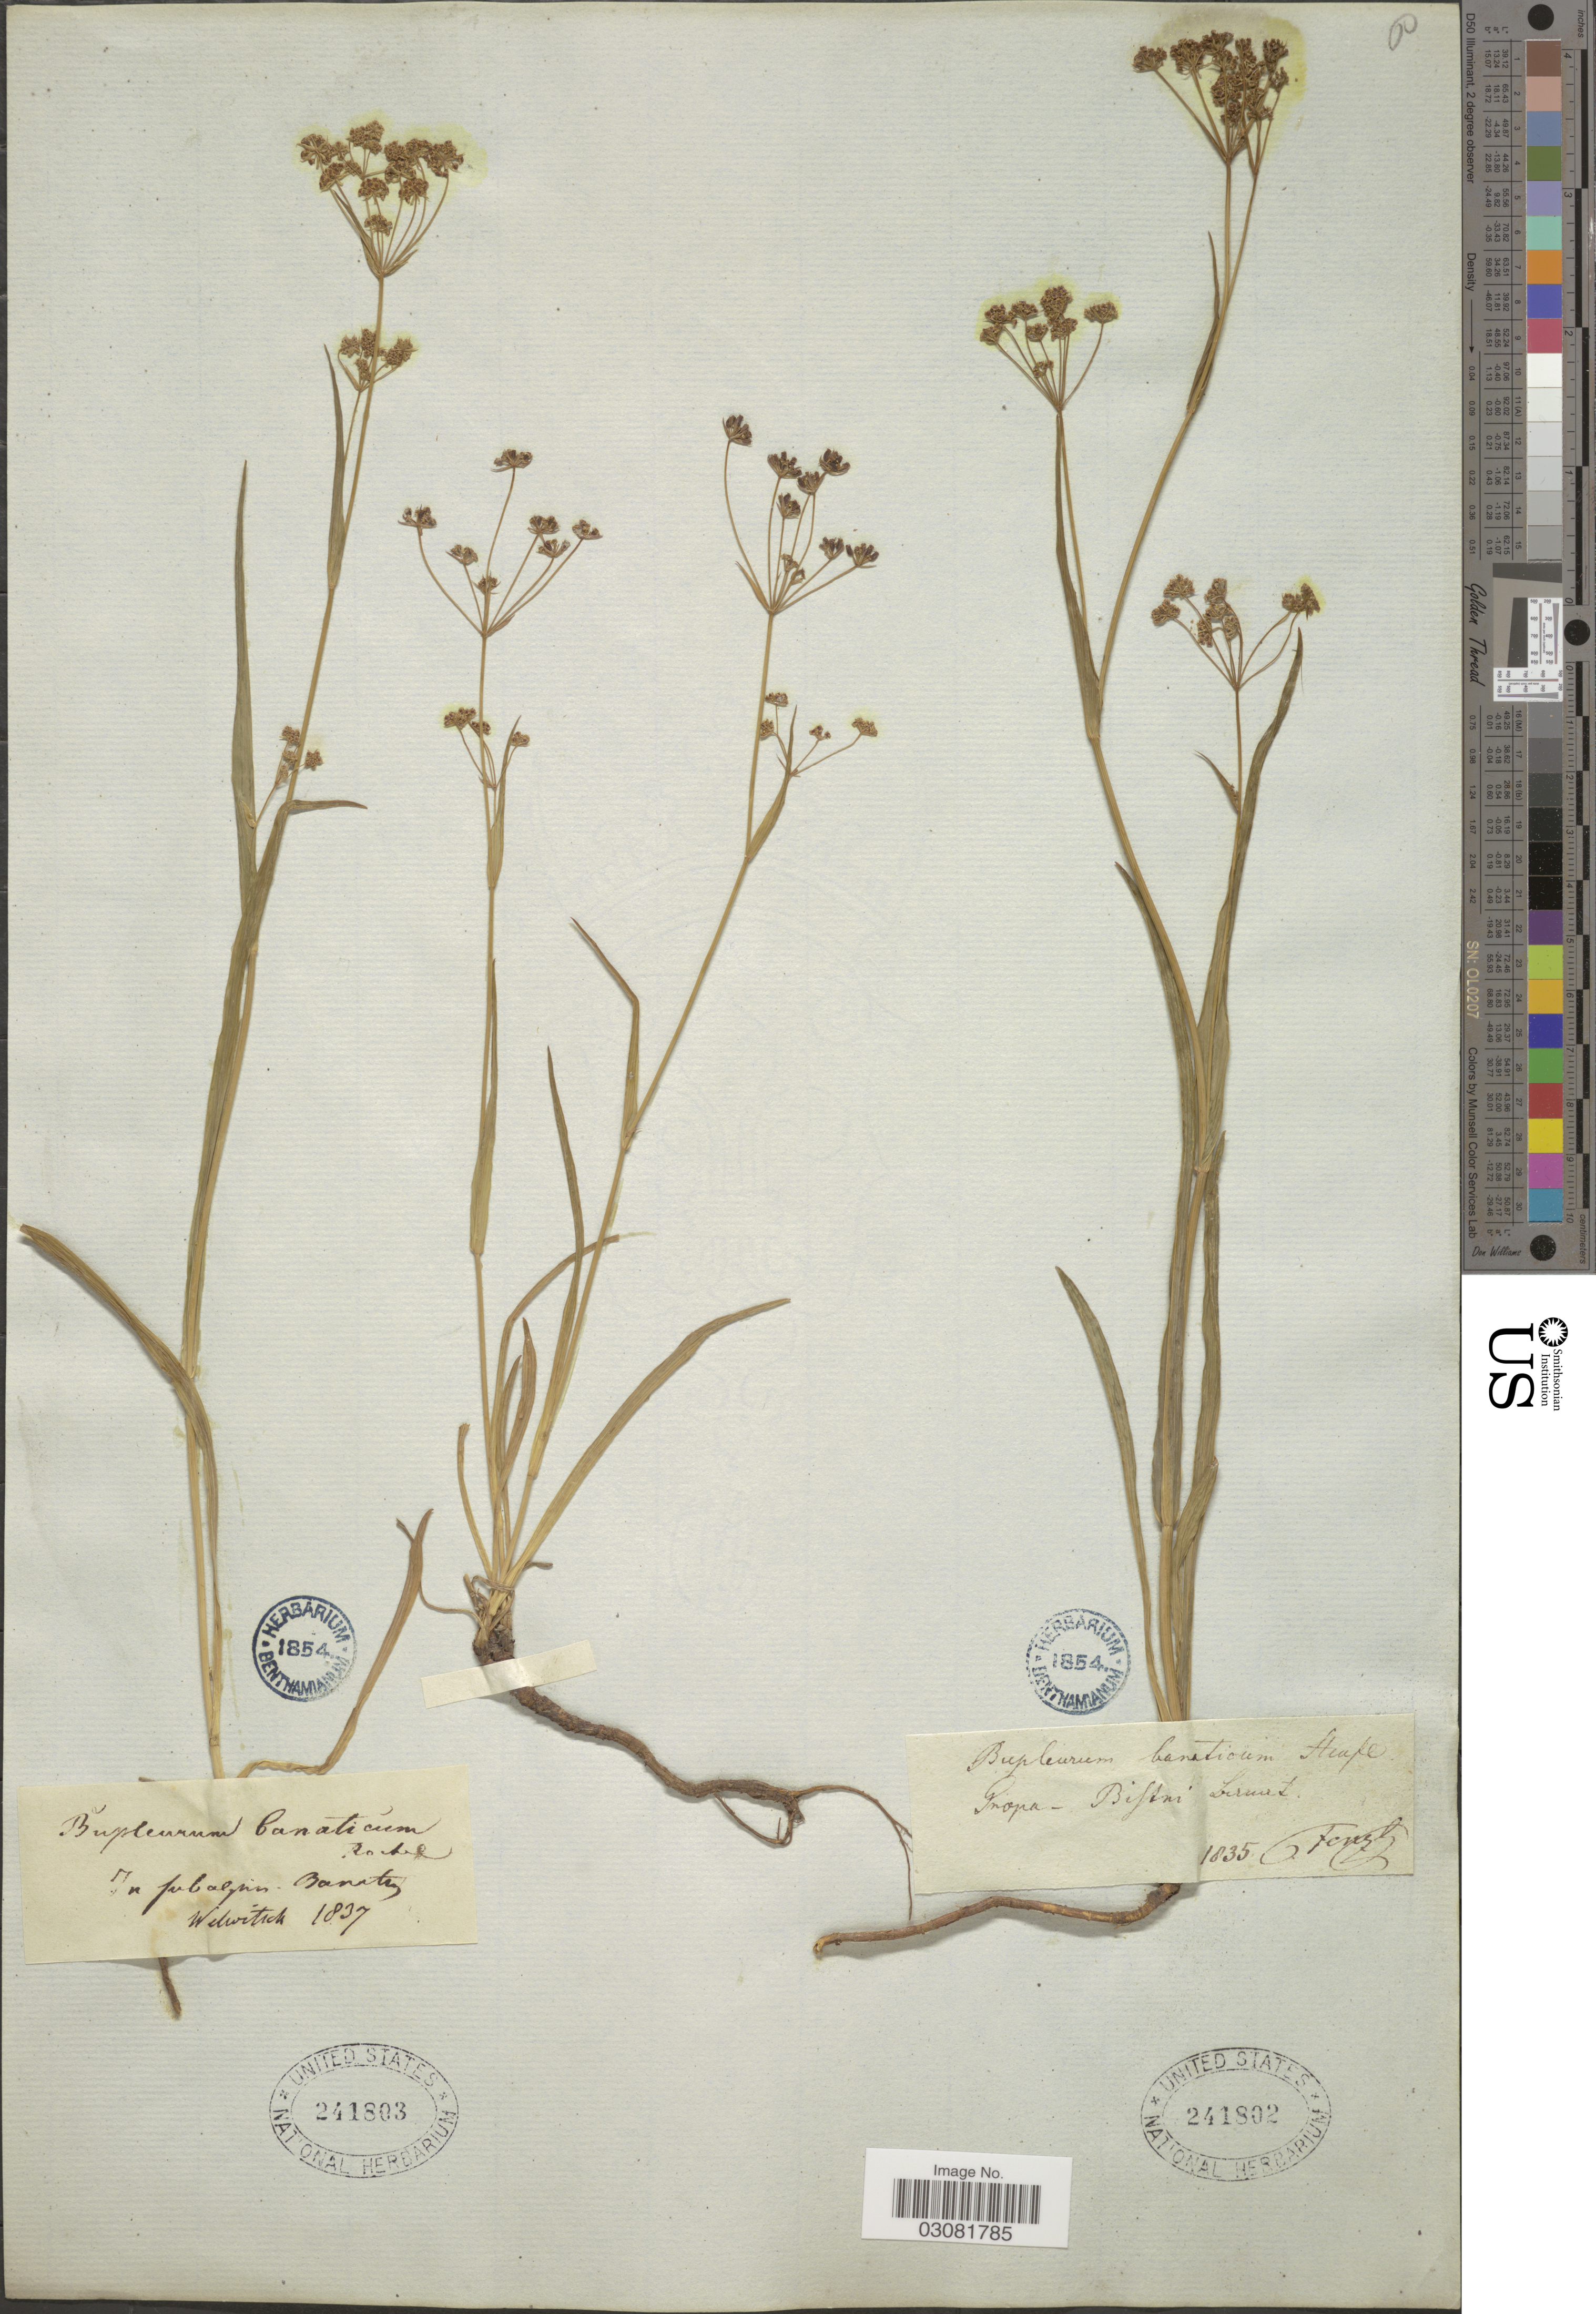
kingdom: Plantae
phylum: Tracheophyta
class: Magnoliopsida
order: Apiales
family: Apiaceae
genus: Bupleurum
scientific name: Bupleurum banaticum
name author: Kotschy & H. Wolff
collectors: É. Fenzl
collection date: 1835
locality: Propa[interpreted] - Bifsui[interpreted] [illegible text].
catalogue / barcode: US 241802-2